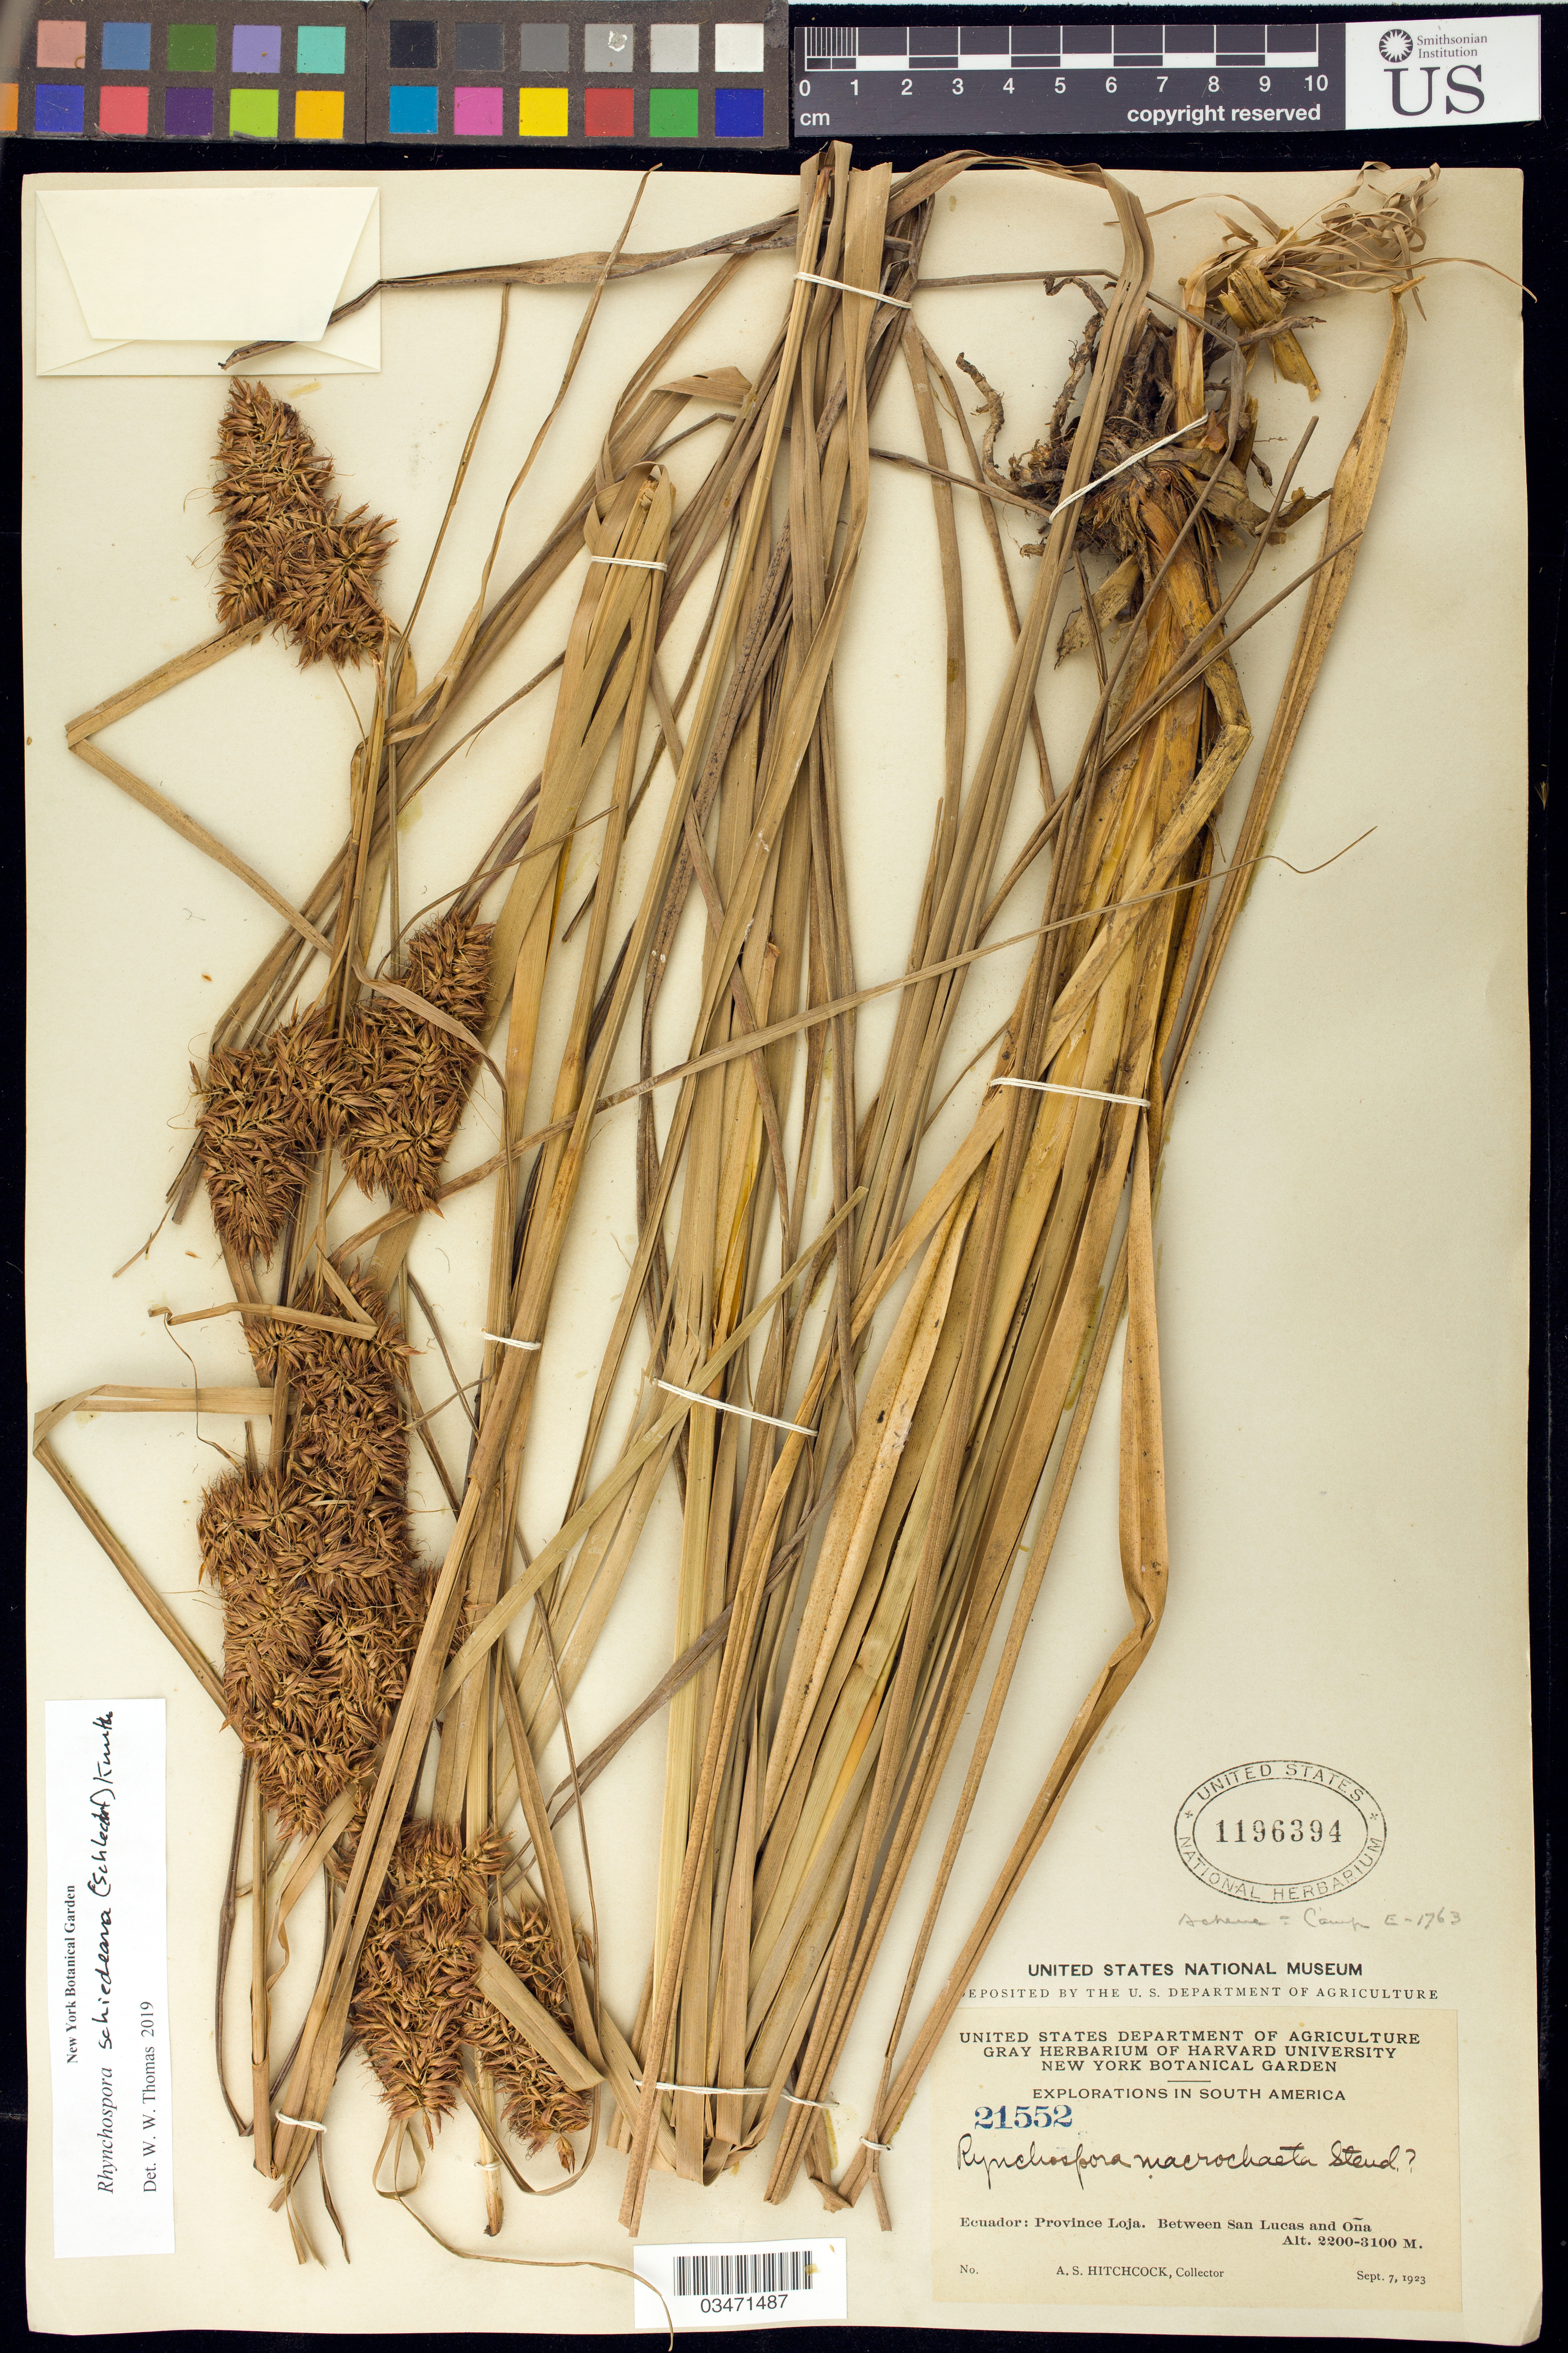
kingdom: Plantae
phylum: Tracheophyta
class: Liliopsida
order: Poales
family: Cyperaceae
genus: Rhynchospora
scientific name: Rhynchospora schiedeana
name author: Kunth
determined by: Thomas, W. W.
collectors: A. S. Hitchcock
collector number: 21552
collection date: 1923-09-07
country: Ecuador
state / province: Loja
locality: Between San Lucas and Oña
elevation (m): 2200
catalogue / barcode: US 1196394